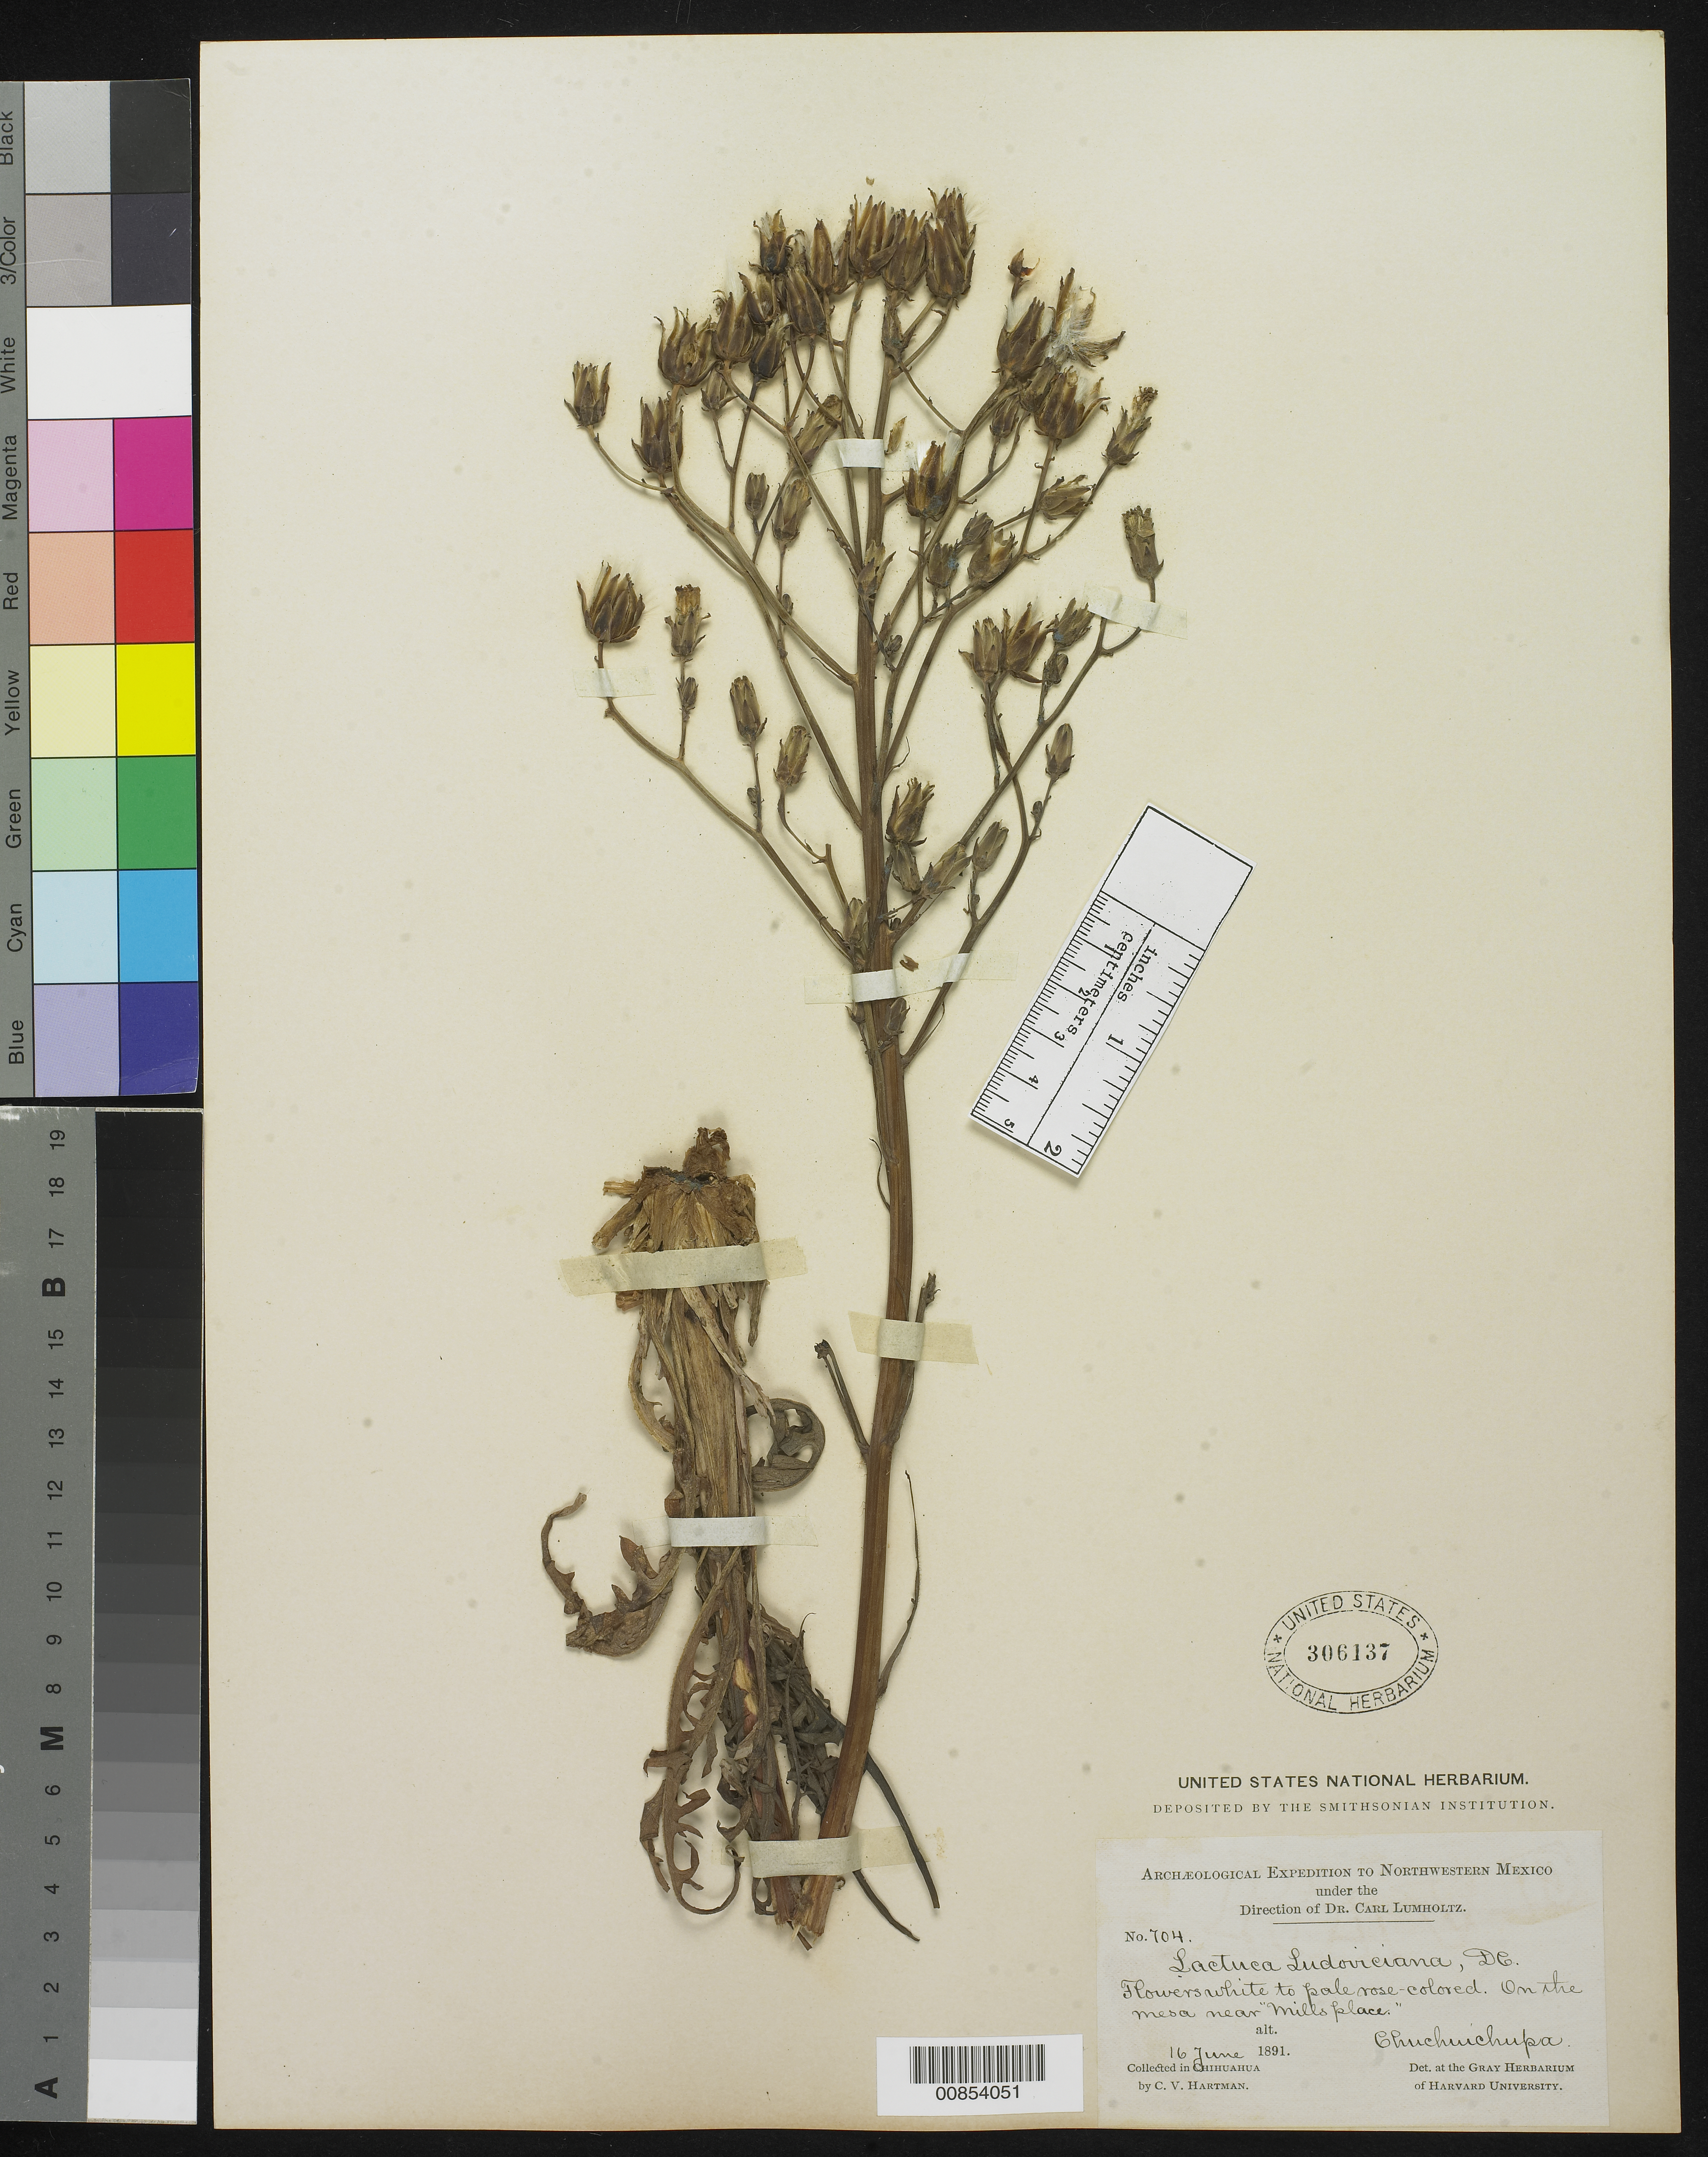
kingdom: Plantae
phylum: Tracheophyta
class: Magnoliopsida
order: Asterales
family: Asteraceae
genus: Lactuca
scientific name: Lactuca ludoviciana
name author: (Nutt.) Riddell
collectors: C. V. Hartman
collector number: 704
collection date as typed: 16 Jun 1891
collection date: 1891-06-16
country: Mexico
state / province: Chihuahua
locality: Chuchuichupa. On the mesa near "Mills place".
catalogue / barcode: US 306137